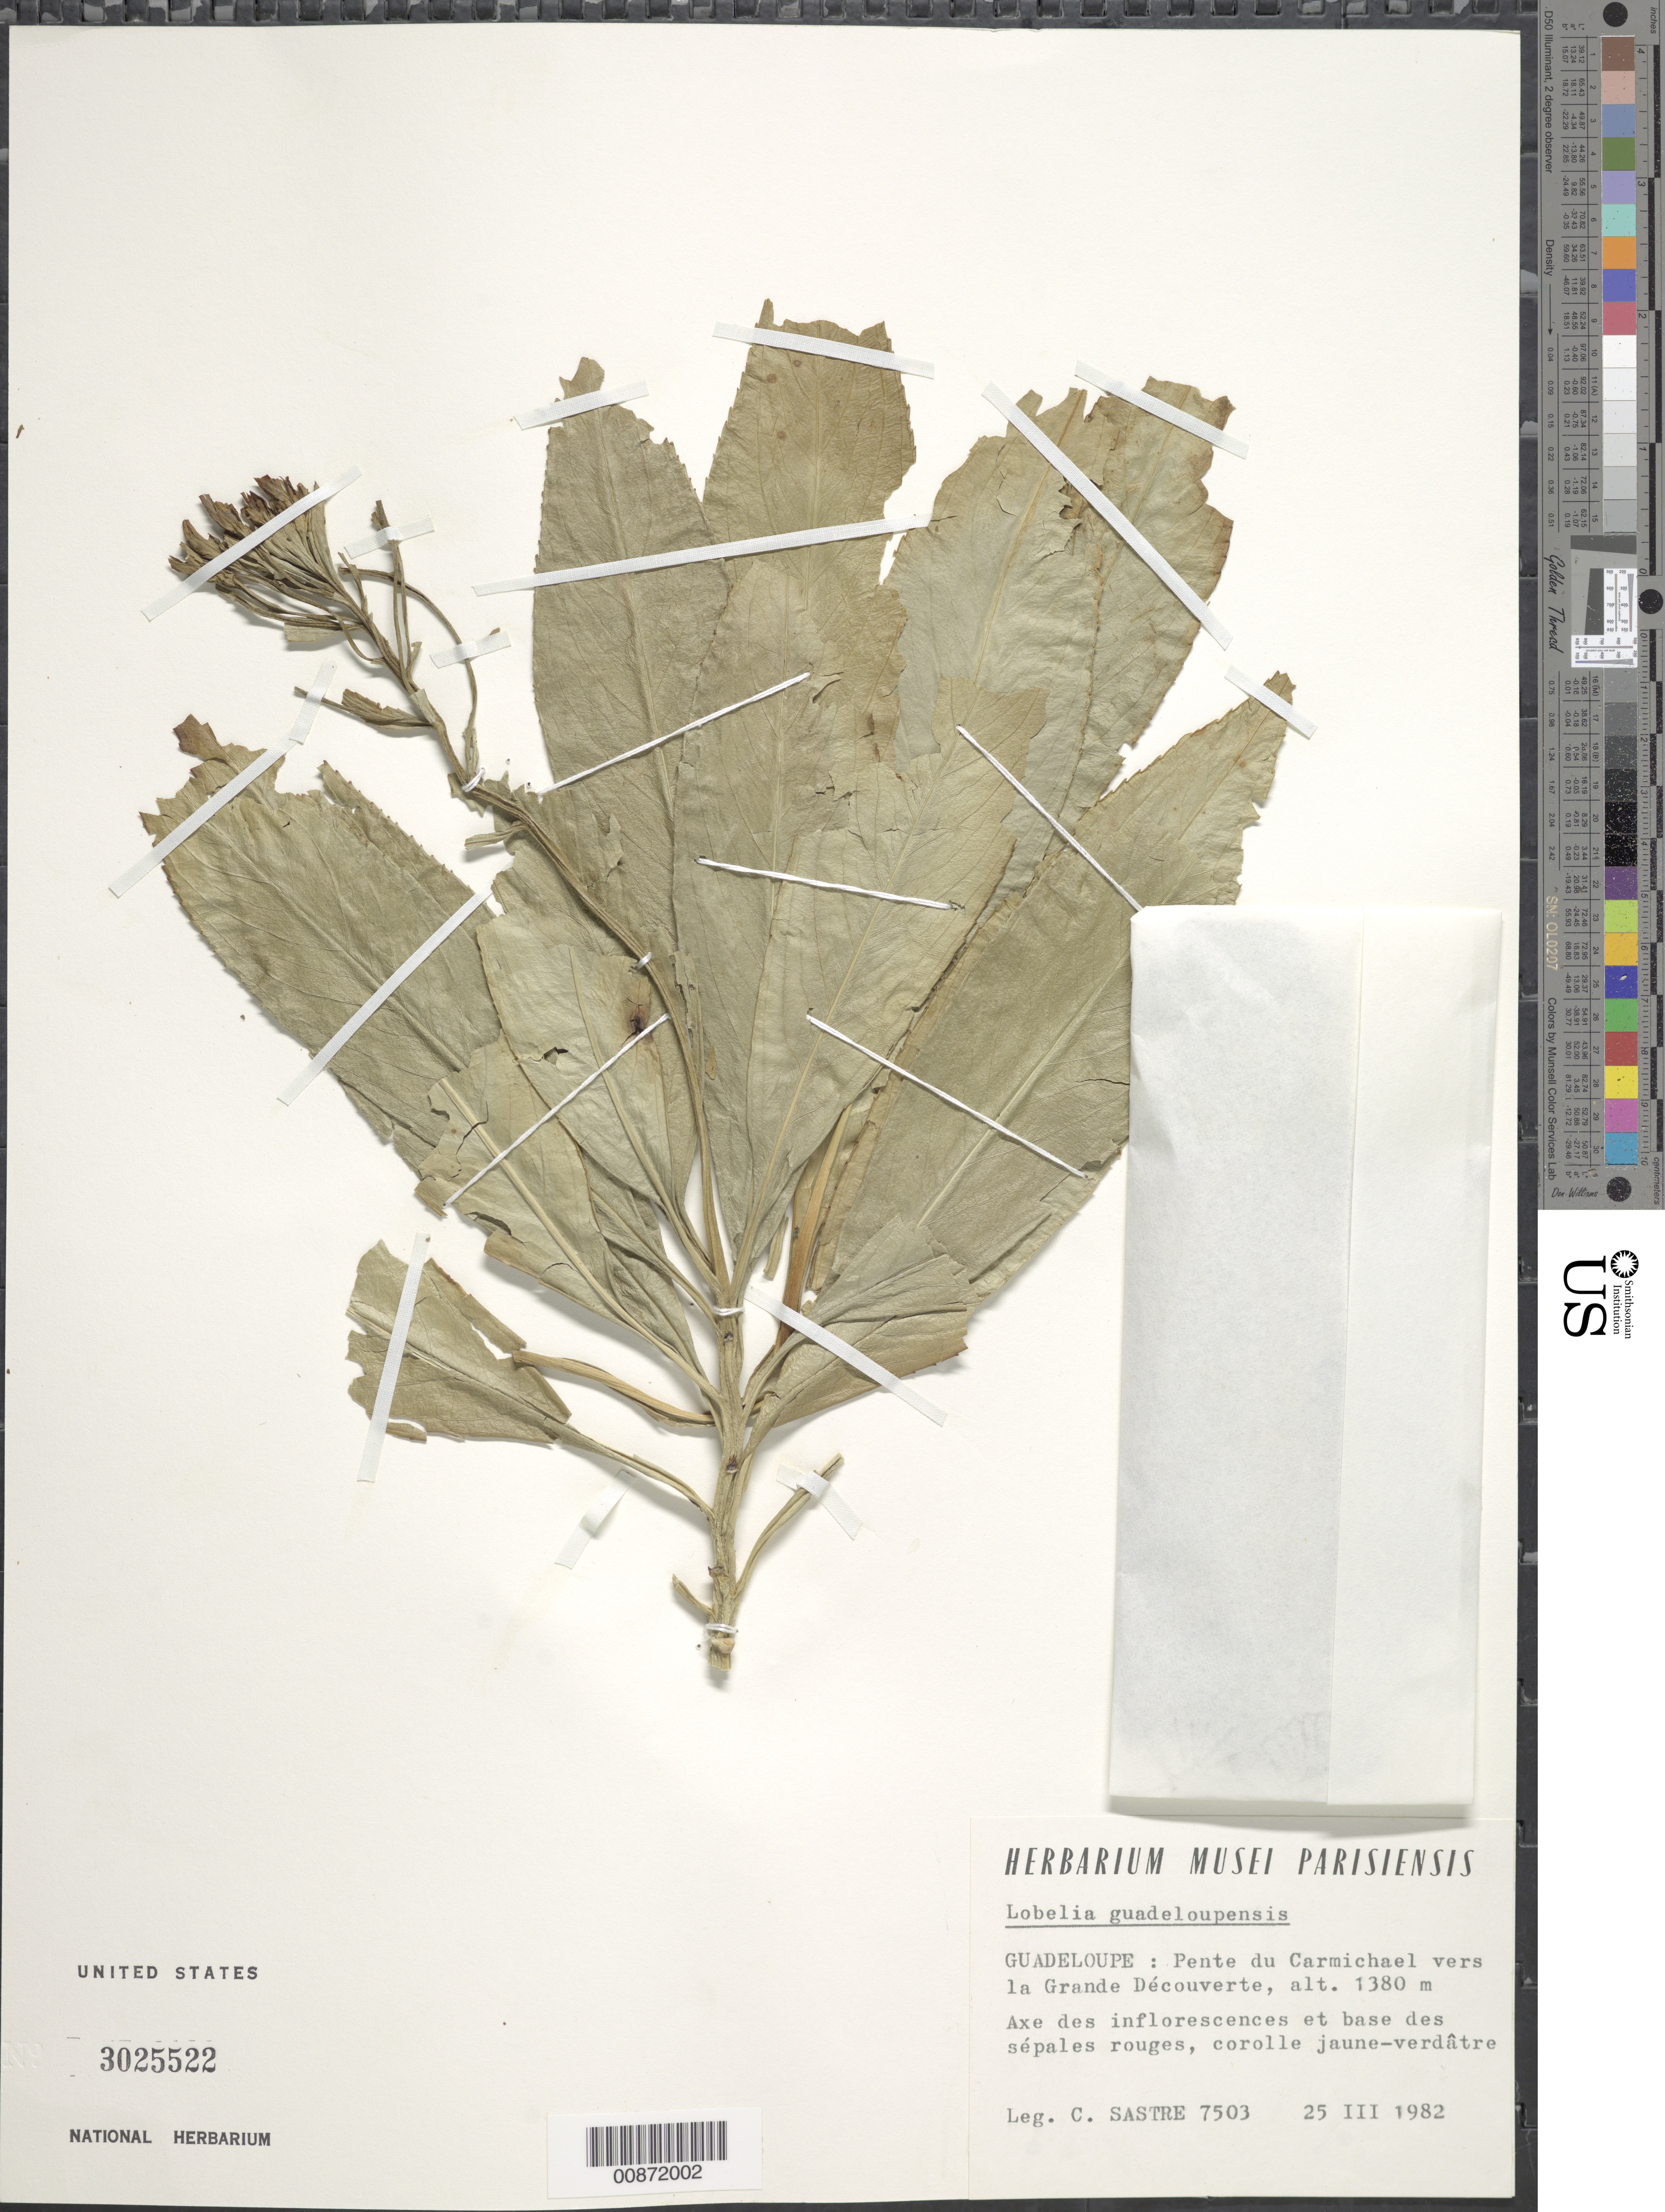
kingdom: Plantae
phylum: Tracheophyta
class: Magnoliopsida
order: Asterales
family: Campanulaceae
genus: Lobelia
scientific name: Lobelia digitalifolia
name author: (Griseb.) Urb.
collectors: C. H. L. Sastre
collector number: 7503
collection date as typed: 25 Mar 1982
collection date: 1982-03-25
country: Guadeloupe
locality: Pente du Carmichael vers la Grande Découverte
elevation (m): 1380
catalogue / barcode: US 3025522